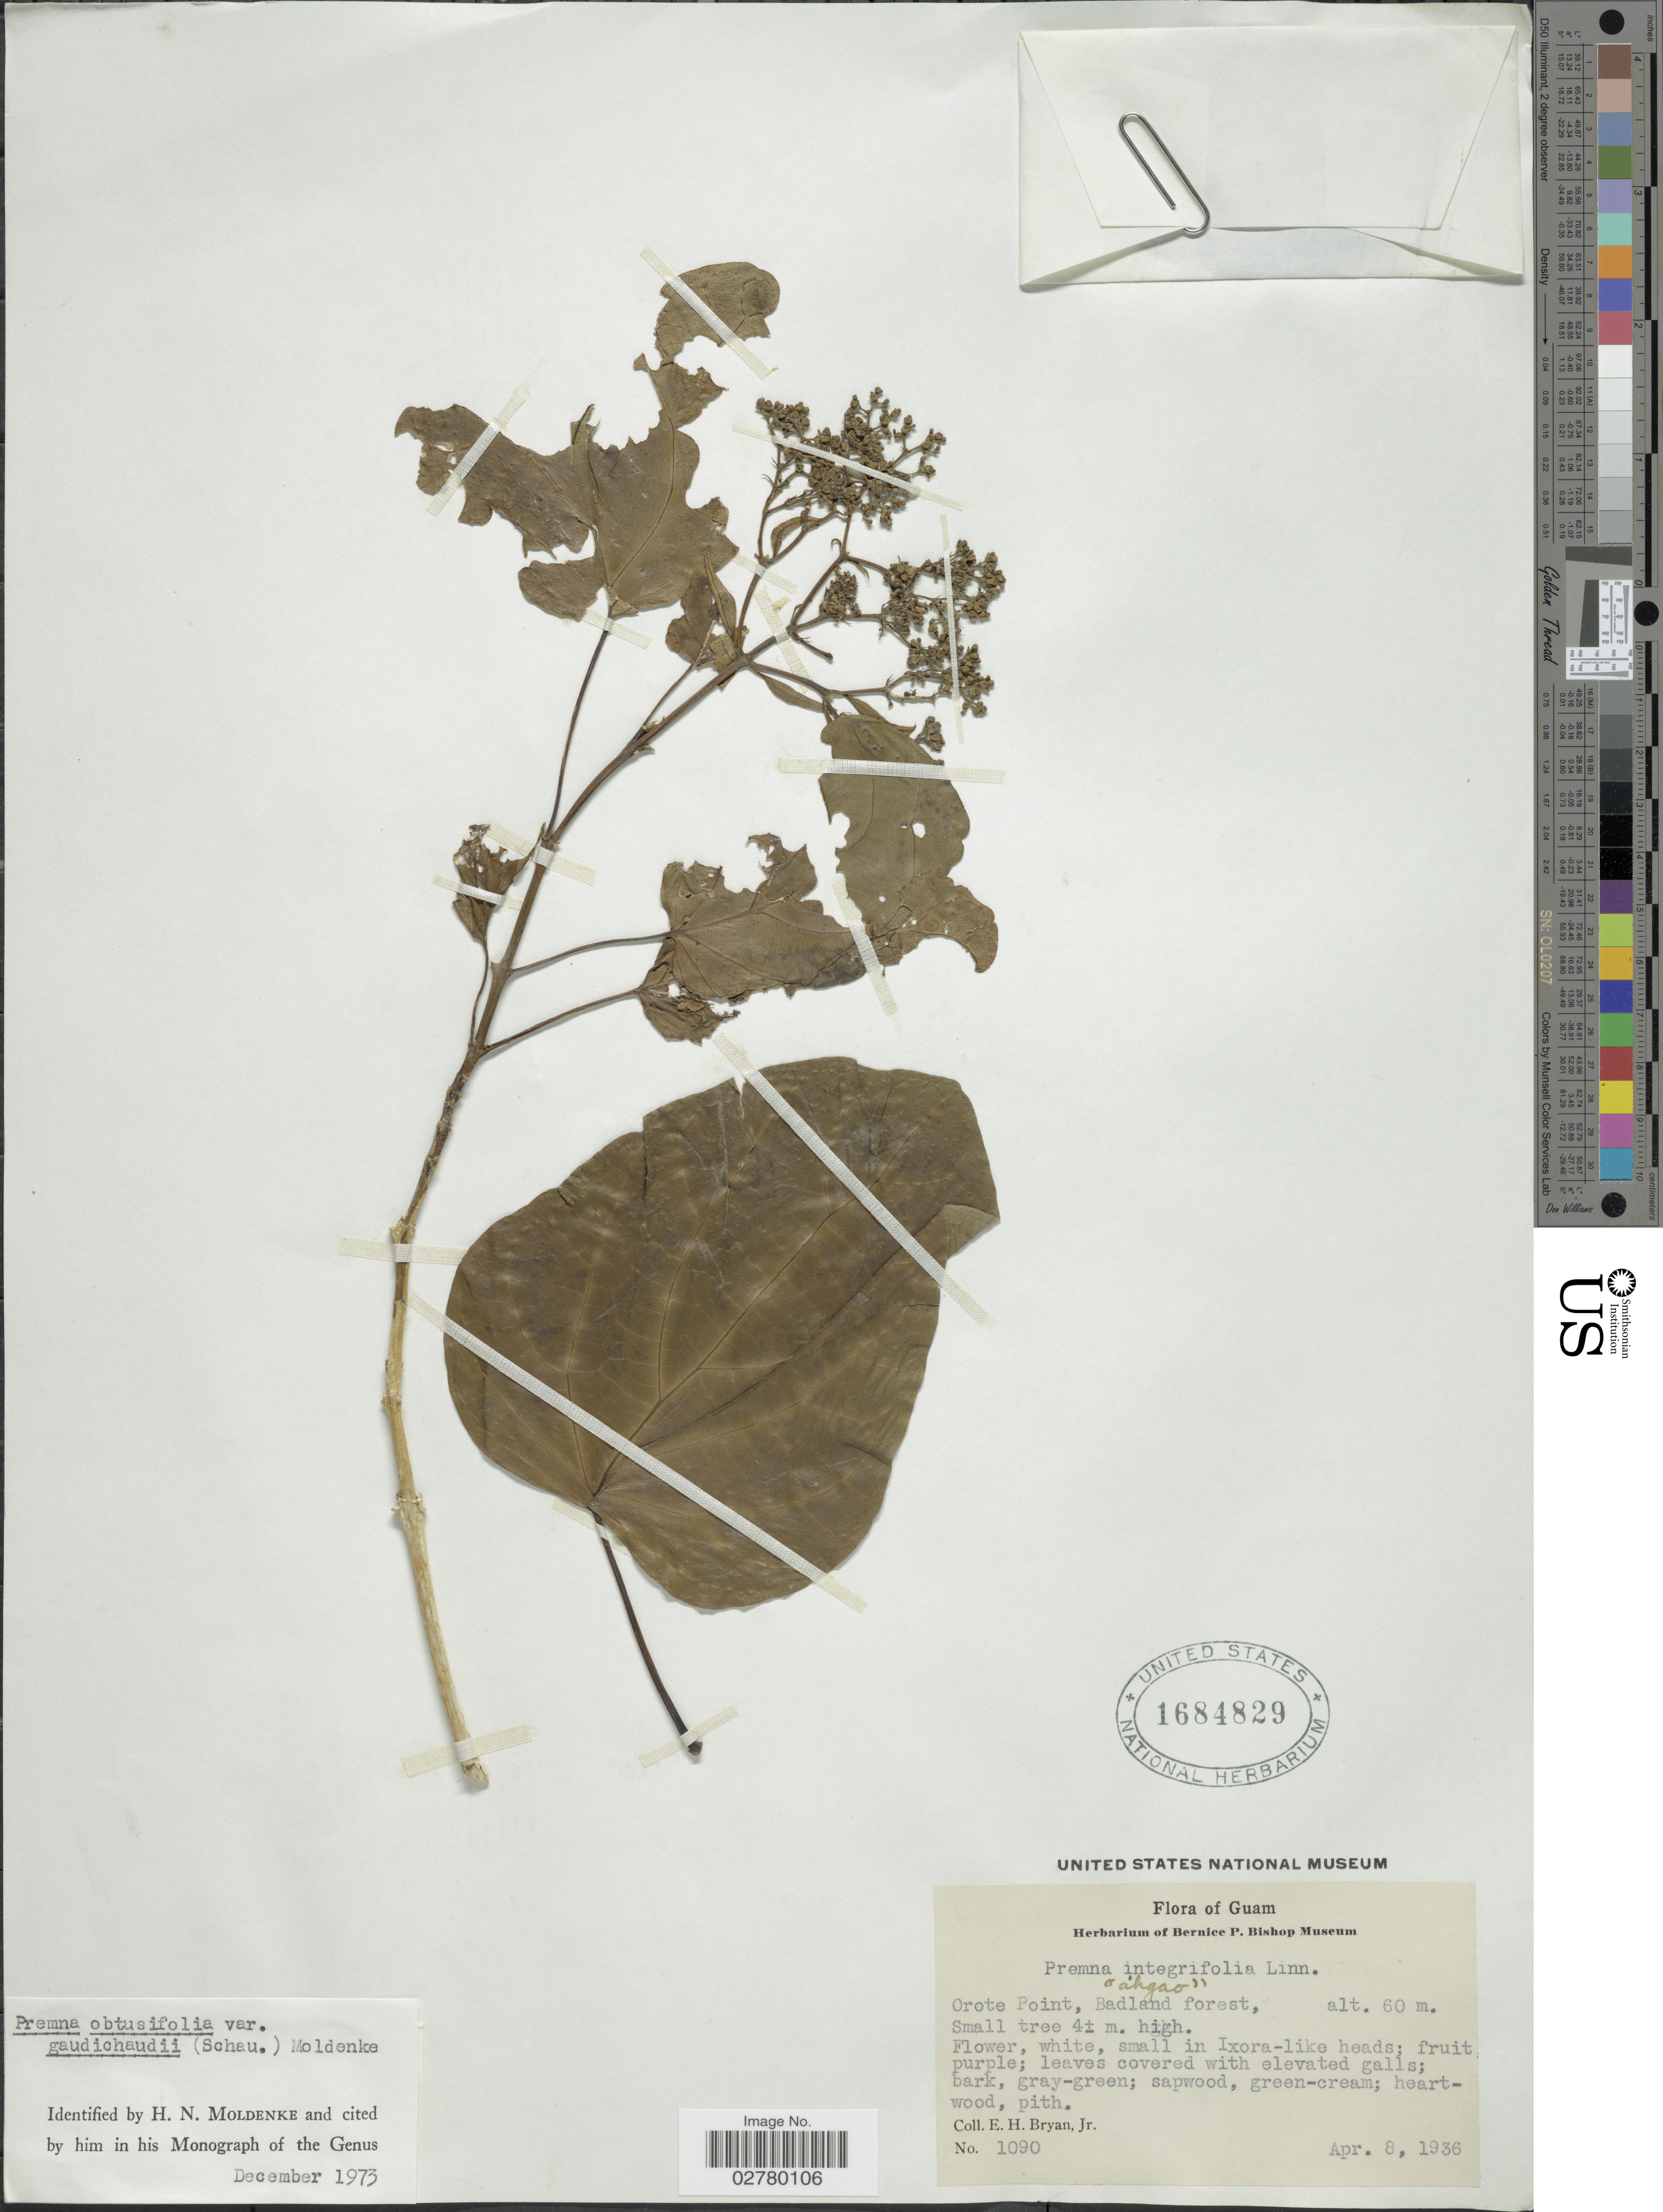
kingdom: Plantae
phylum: Tracheophyta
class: Magnoliopsida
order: Lamiales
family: Lamiaceae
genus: Premna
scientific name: Premna obtusifolia var. gaudichaudii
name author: (Schauer) Moldenke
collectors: E. Bryan Jr.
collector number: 1090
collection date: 1936-04-08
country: Guam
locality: Orote Point, Badland forest.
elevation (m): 60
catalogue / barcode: US 1684829